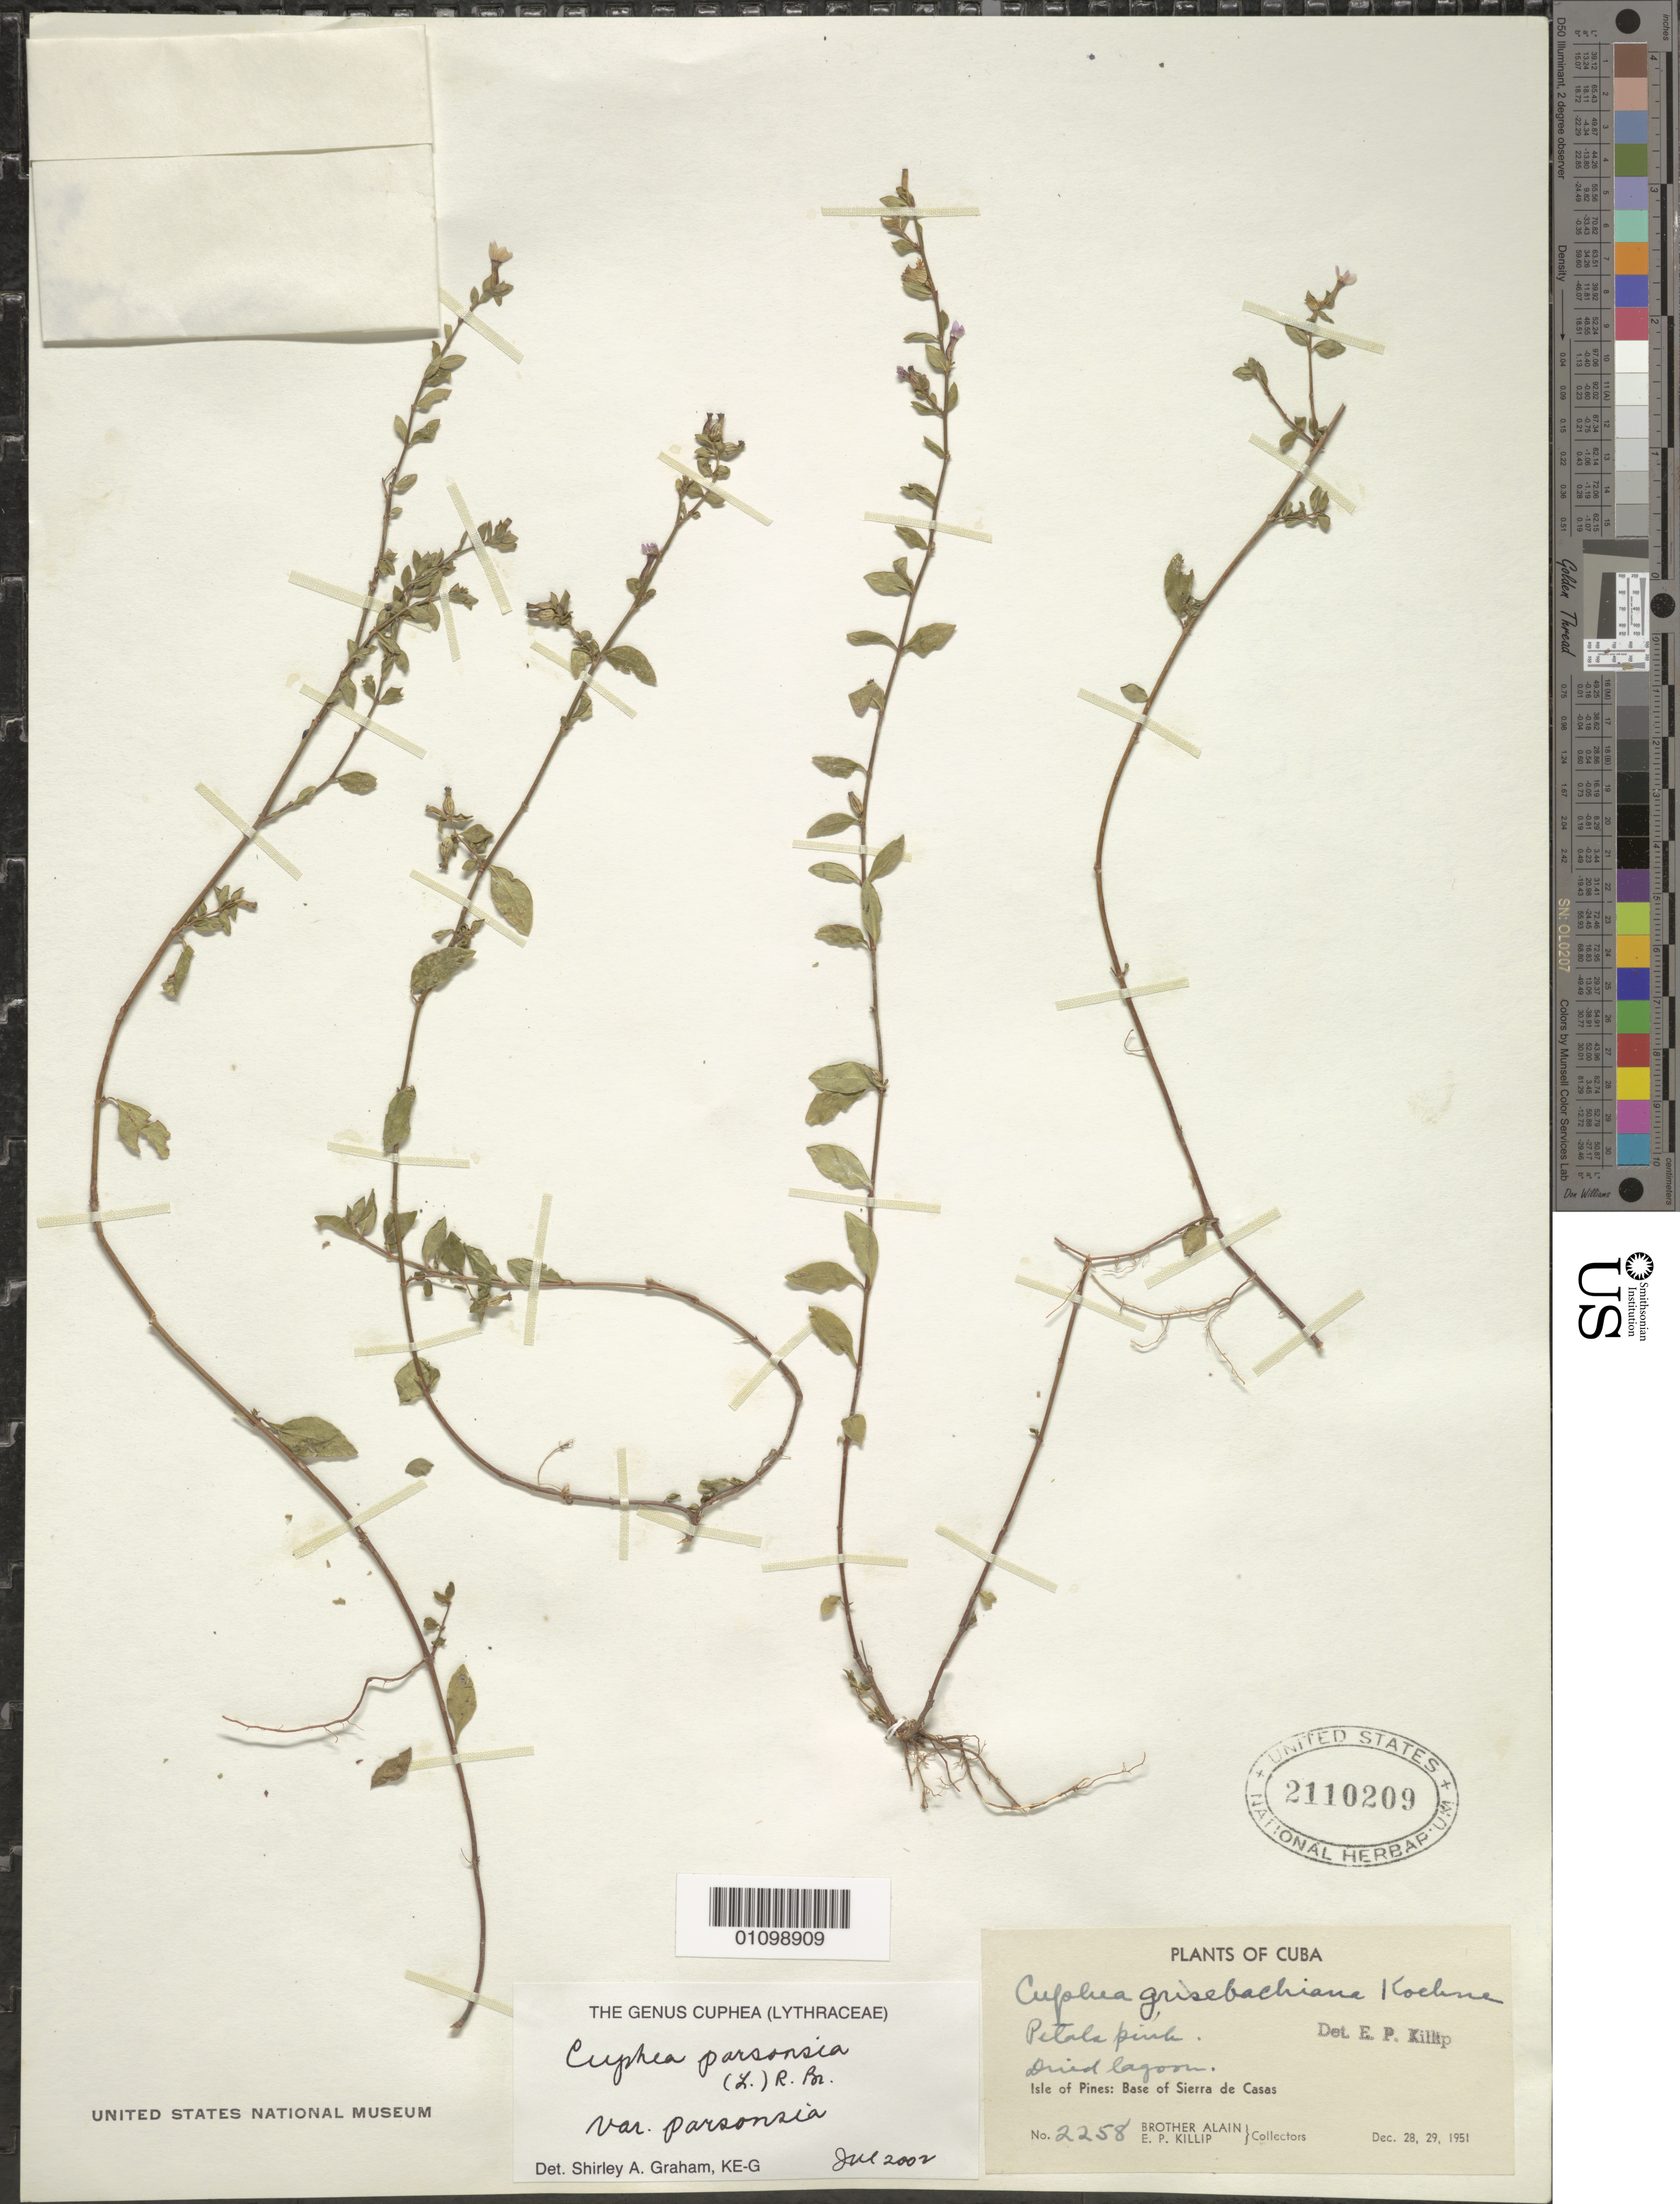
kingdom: Plantae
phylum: Tracheophyta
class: Magnoliopsida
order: Myrtales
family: Lythraceae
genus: Cuphea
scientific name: Cuphea parsonsia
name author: (L.) R. Br. ex Steud.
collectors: A. H. Liogier & E. P. Killip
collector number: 2258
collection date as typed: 28 Dec 1951 and 29 Dec 1951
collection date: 1951-12-28,1951-12-29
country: Cuba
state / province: Isla de La Juventud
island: Isla de la Juventud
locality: Isle of Pines, base of Sierra de Casas Dried lagoon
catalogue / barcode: US 2110209